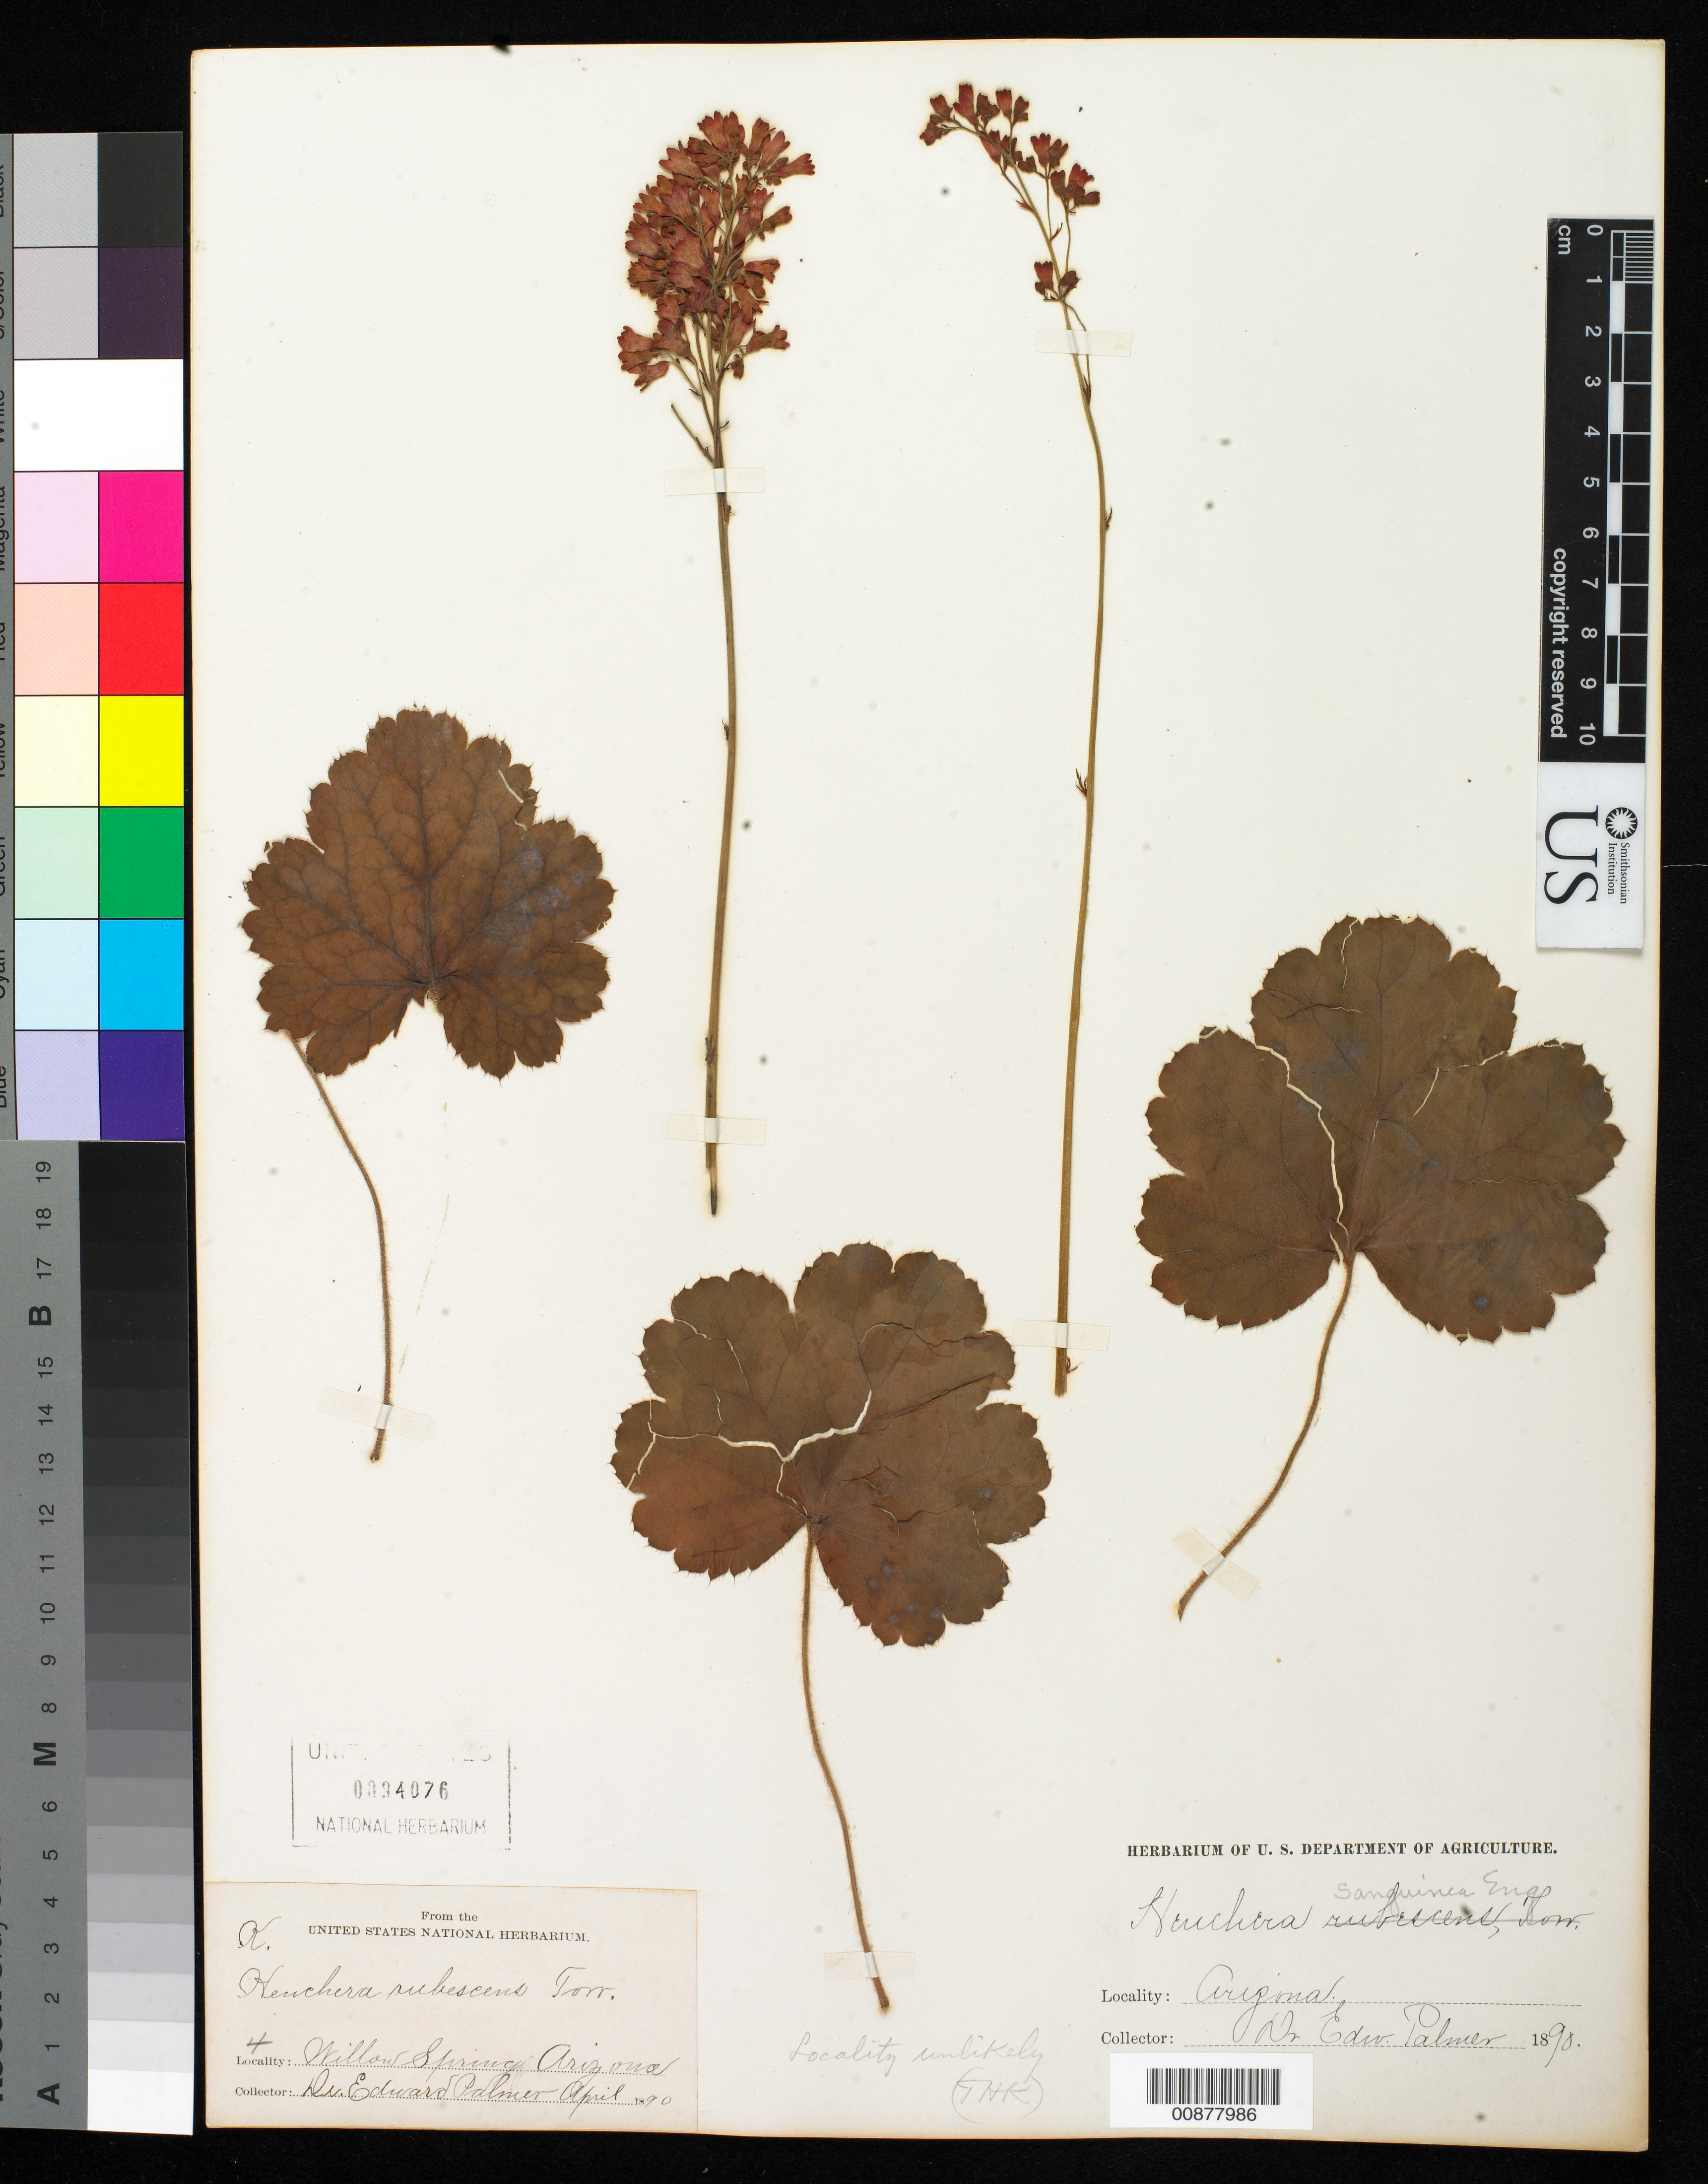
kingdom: Plantae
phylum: Tracheophyta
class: Magnoliopsida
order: Saxifragales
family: Saxifragaceae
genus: Heuchera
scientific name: Heuchera sanguinea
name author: Engelm.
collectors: E. Palmer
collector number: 4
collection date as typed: Apr 1890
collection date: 1890-04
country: United States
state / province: Arizona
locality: K. Willow Spring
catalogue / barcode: US 94076